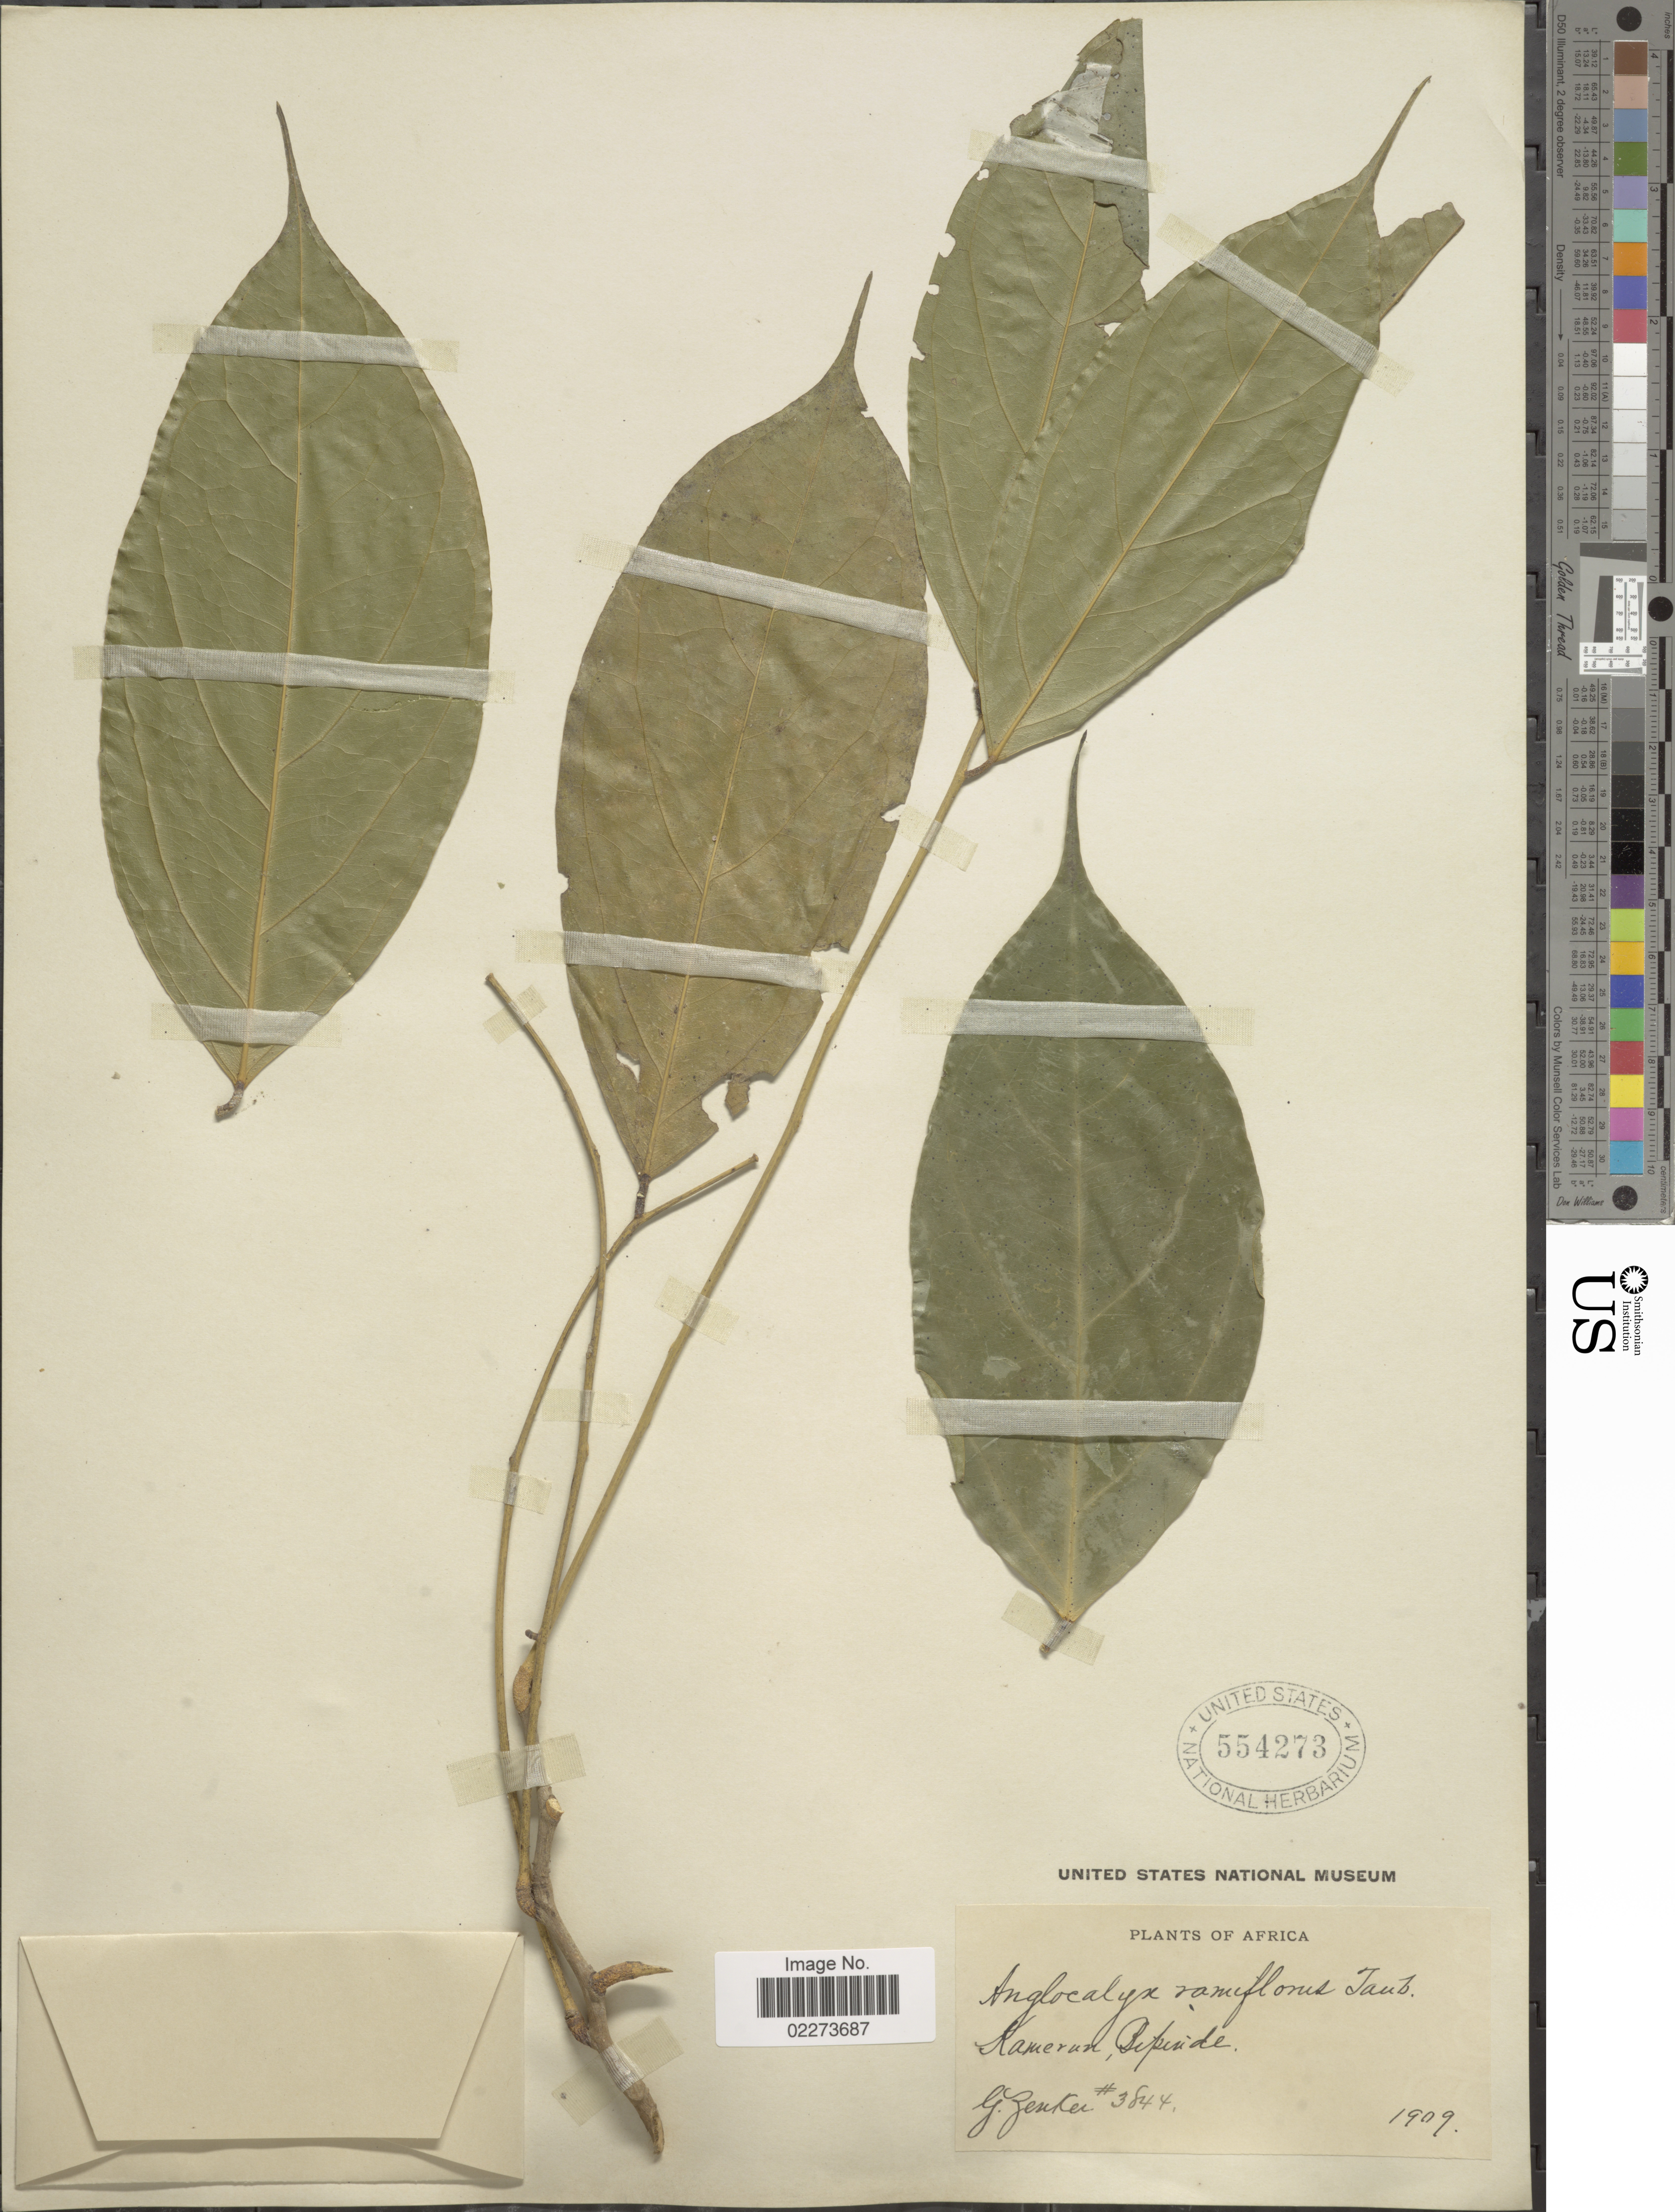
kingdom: Plantae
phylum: Tracheophyta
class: Magnoliopsida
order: Fabales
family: Fabaceae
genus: Angylocalyx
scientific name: Angylocalyx ramiflorus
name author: Taub.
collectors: G. A. Zenker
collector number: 3844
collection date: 1909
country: Cameroon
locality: Kamerun, Bipinde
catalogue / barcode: US 554273